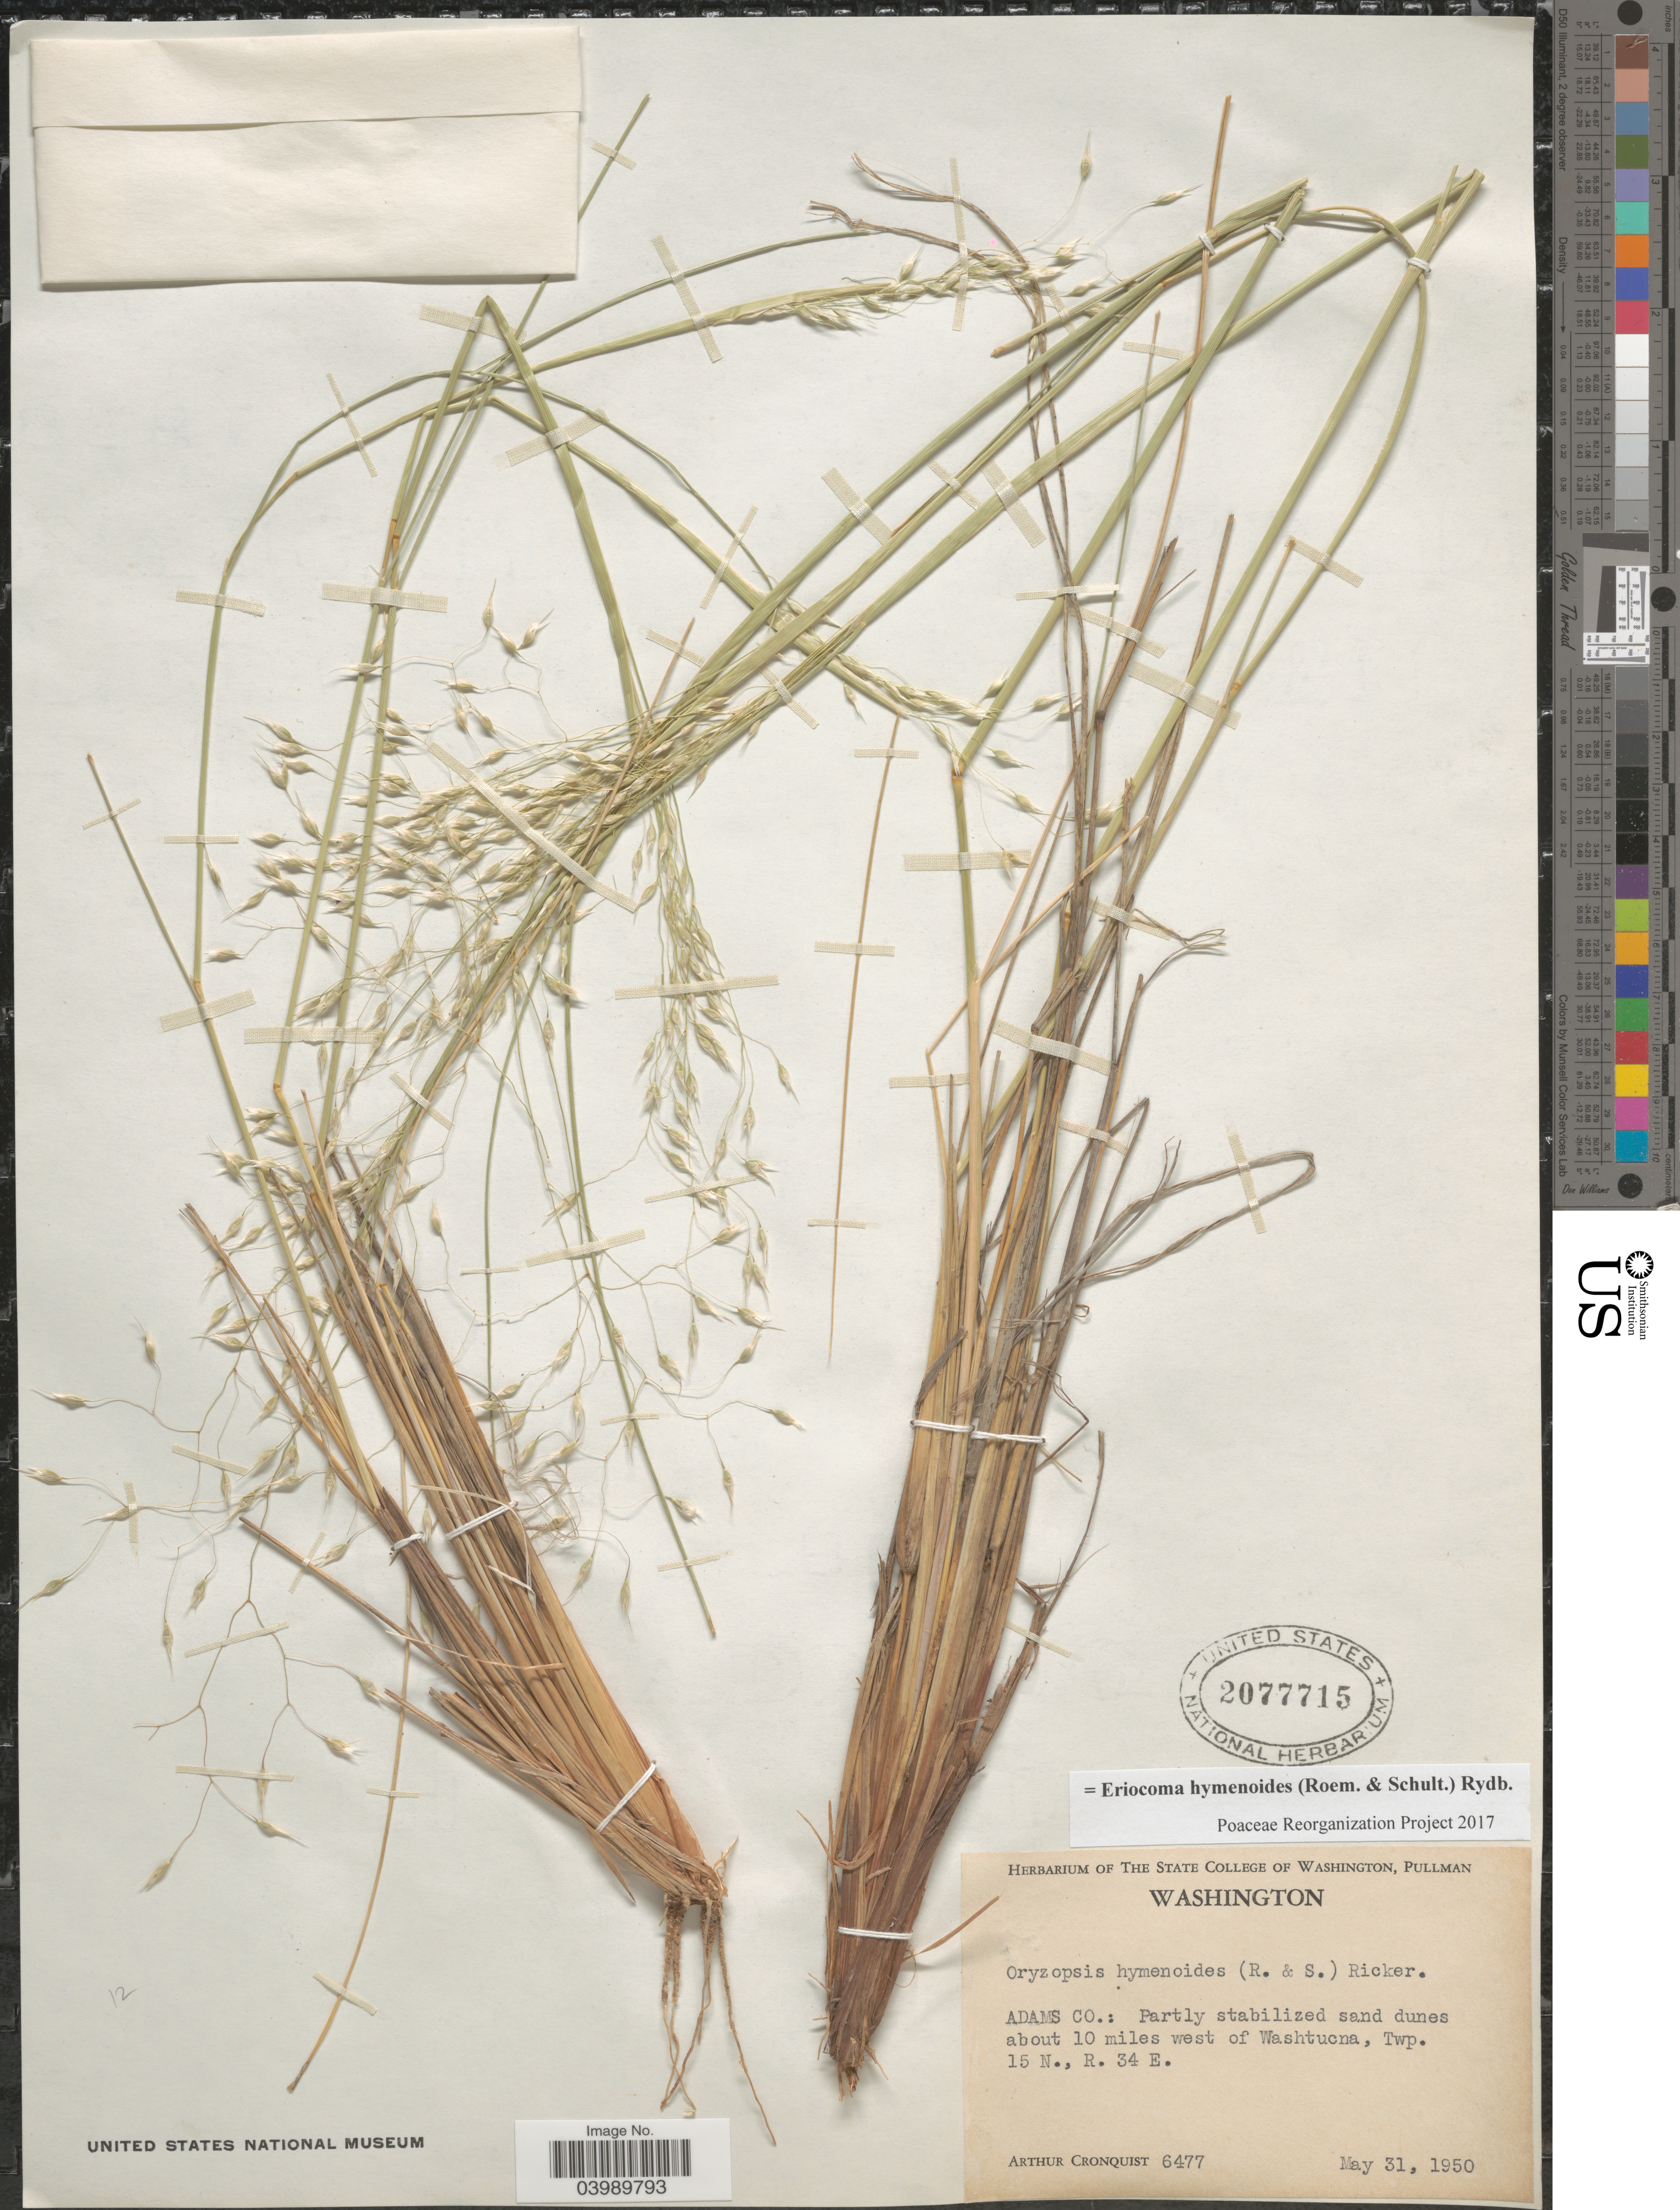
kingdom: Plantae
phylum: Tracheophyta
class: Liliopsida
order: Poales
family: Poaceae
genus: Eriocoma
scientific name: Eriocoma hymenoides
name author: (Roem. & Schult.) Rydb.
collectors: A. J. Cronquist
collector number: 6477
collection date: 1950-05-31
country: United States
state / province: Washington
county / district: Adams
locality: Adams Co.: about 10 miles west of Washtucna, Twp. 15 N., R. 34 E.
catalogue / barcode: US 2077715